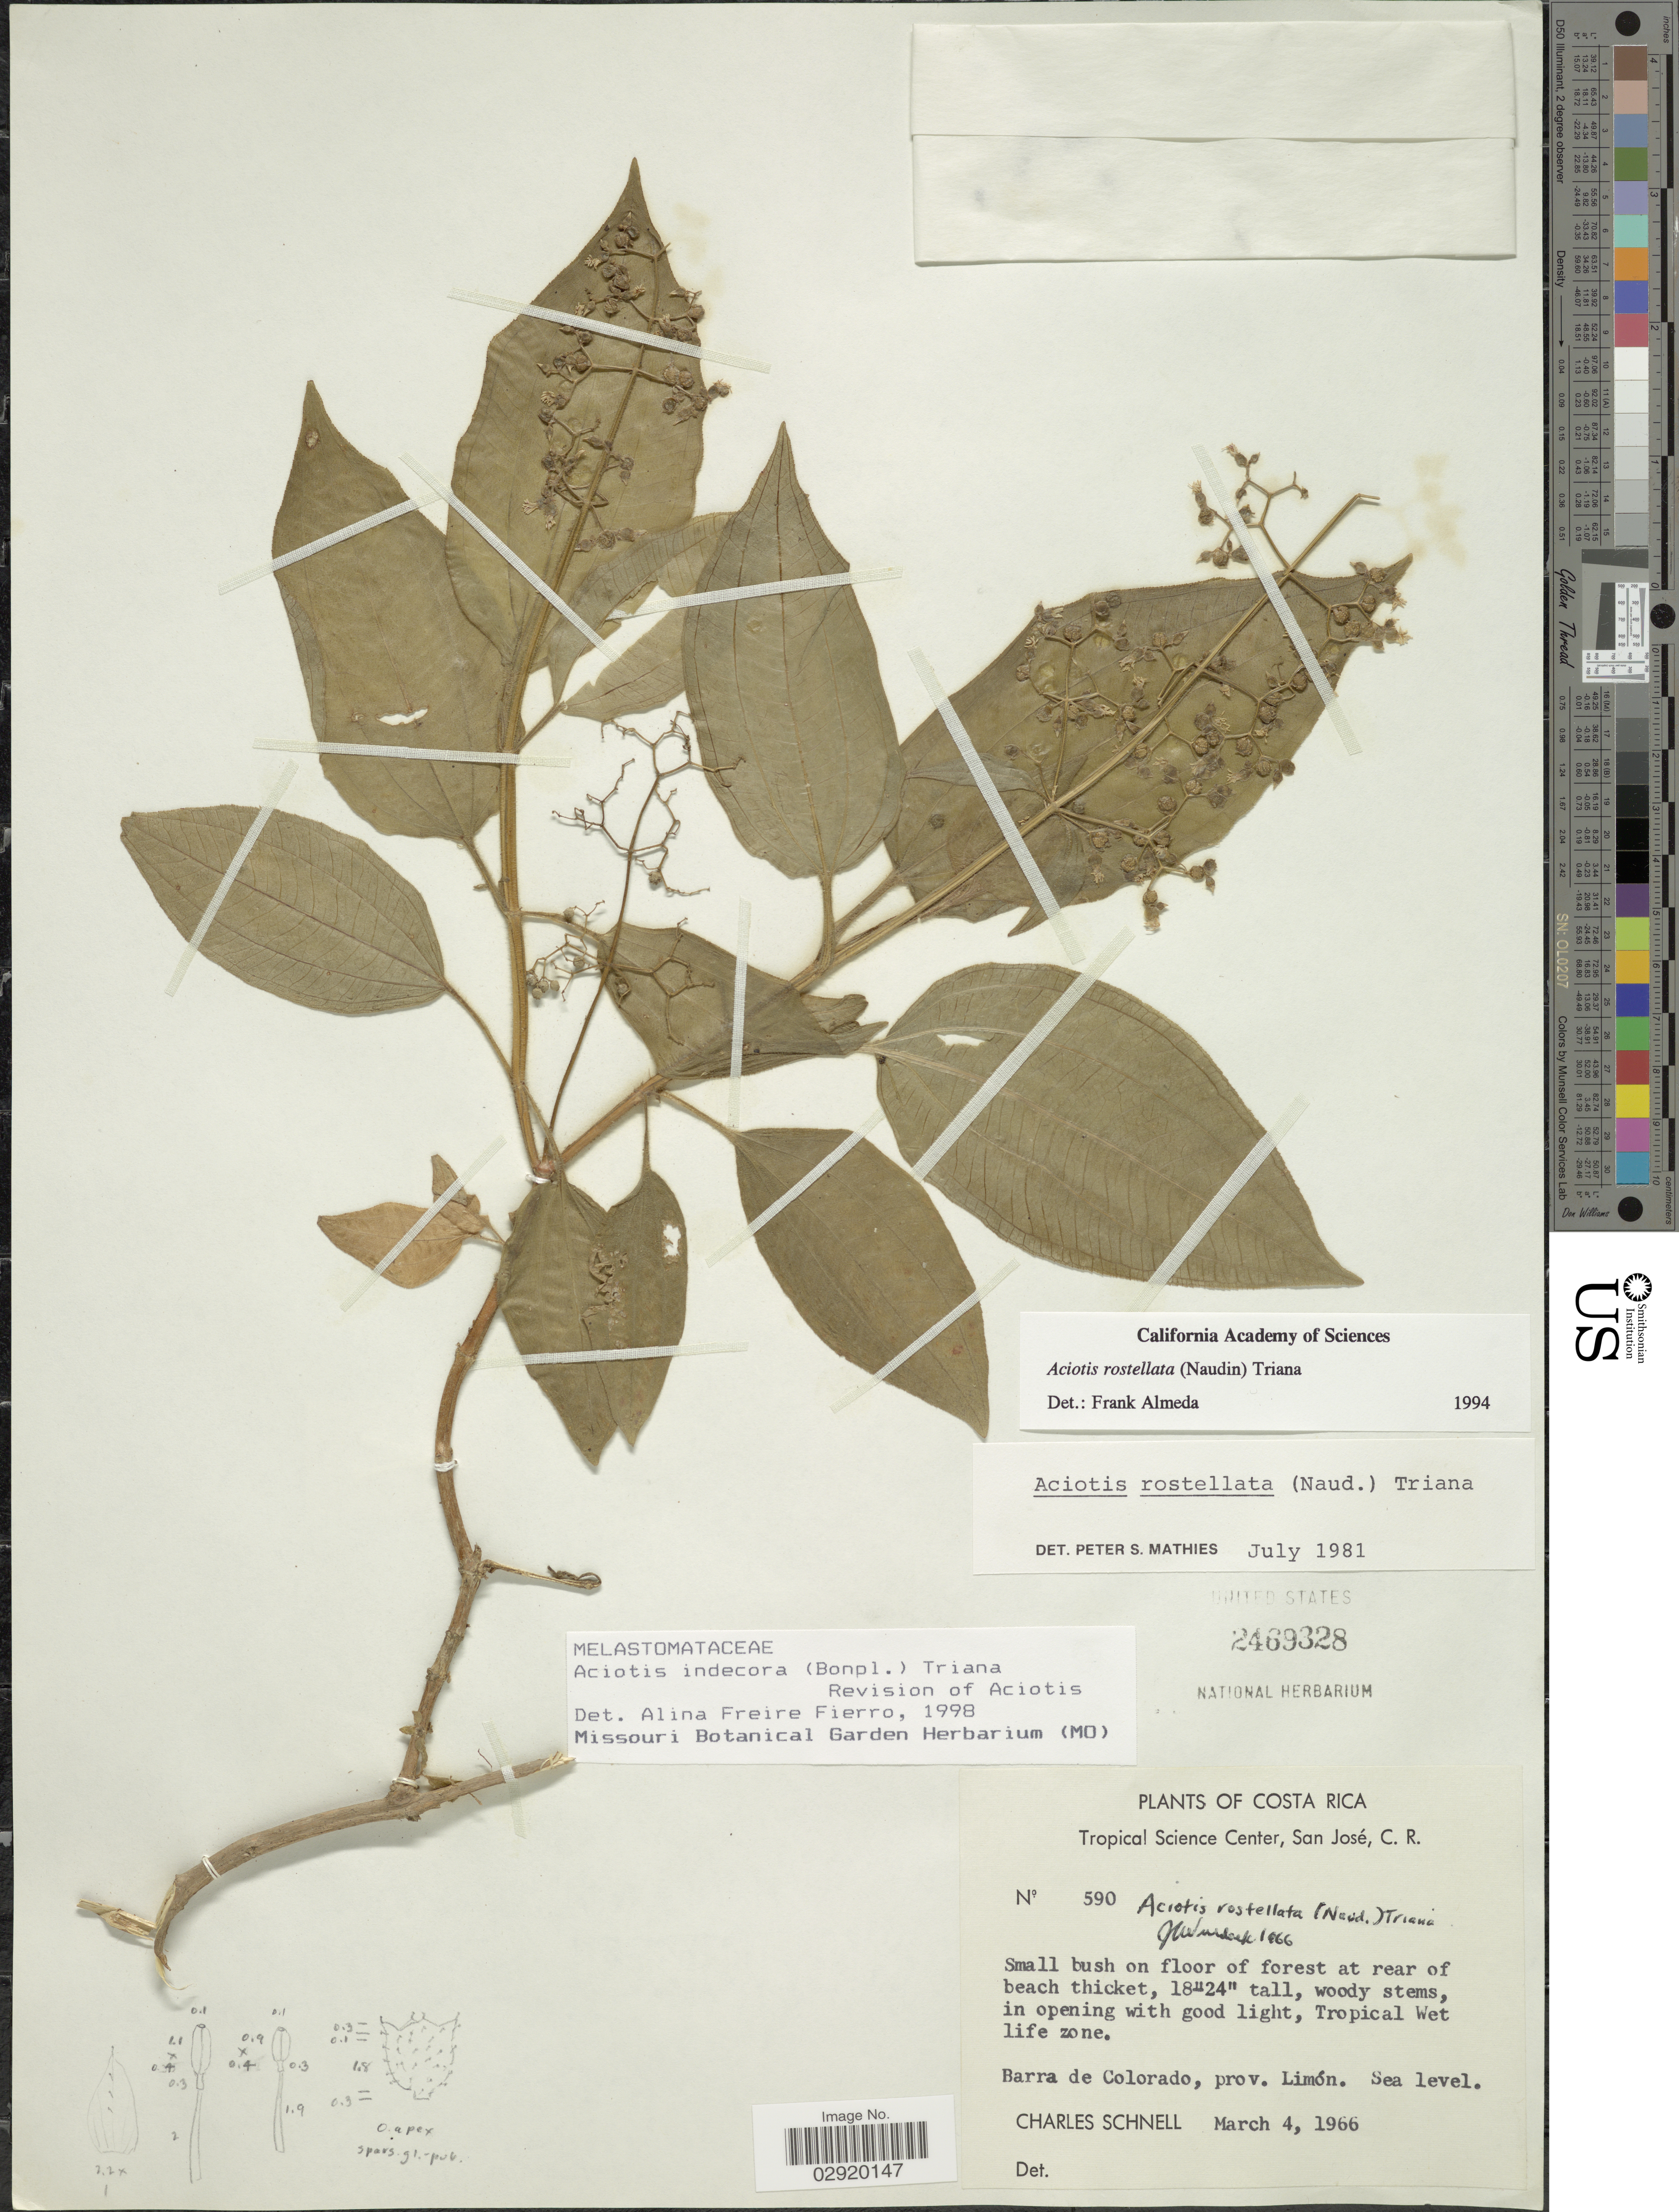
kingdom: Plantae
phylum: Tracheophyta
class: Magnoliopsida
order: Myrtales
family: Melastomataceae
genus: Aciotis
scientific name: Aciotis indecora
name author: (Bonpl.) Triana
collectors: C. Schnell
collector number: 590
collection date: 1966-03-04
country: Costa Rica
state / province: Limón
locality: Tropical Wet life zone. Barra de Colorado.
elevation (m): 0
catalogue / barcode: US 2469328